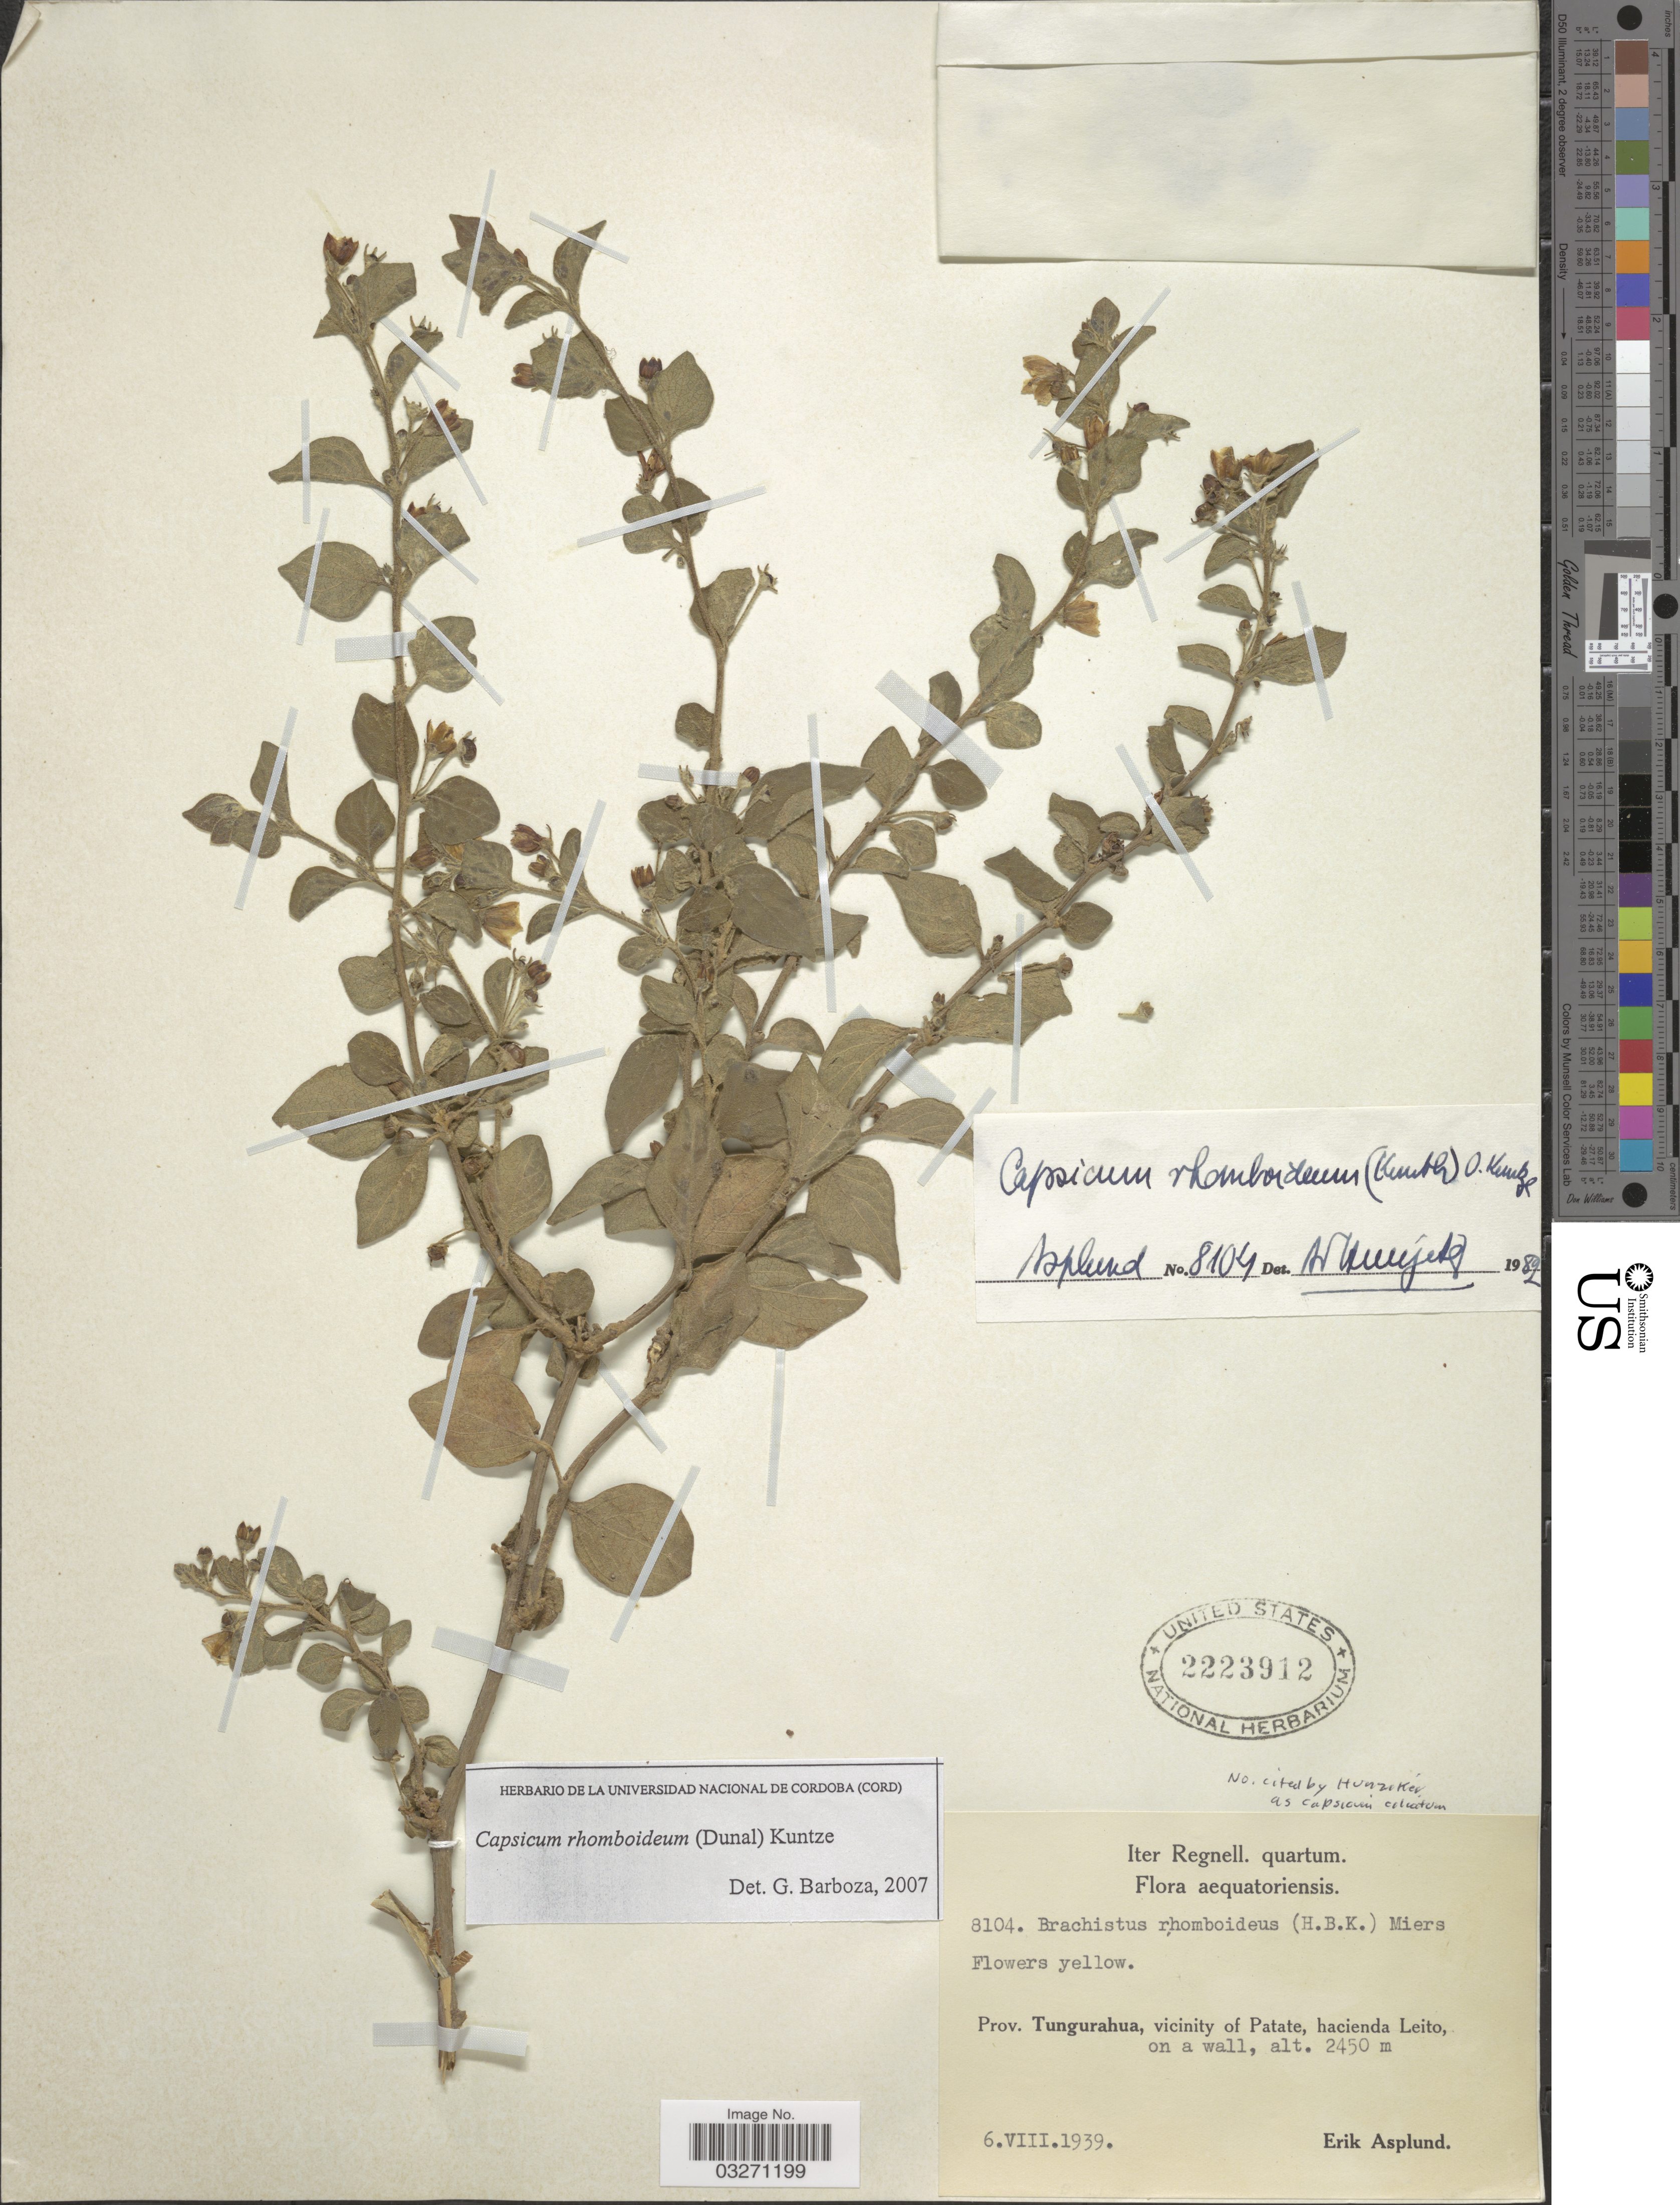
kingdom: Plantae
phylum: Tracheophyta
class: Magnoliopsida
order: Solanales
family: Solanaceae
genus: Capsicum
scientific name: Capsicum rhomboideum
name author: (Humb. & Bonpl. ex Dunal) Kuntze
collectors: E. Asplund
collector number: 8104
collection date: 1939-08-06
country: Ecuador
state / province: Tungurahua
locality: Aequatoriensis, vicinity of Patate, hacienda Leito.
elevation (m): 2450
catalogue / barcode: US 2223912